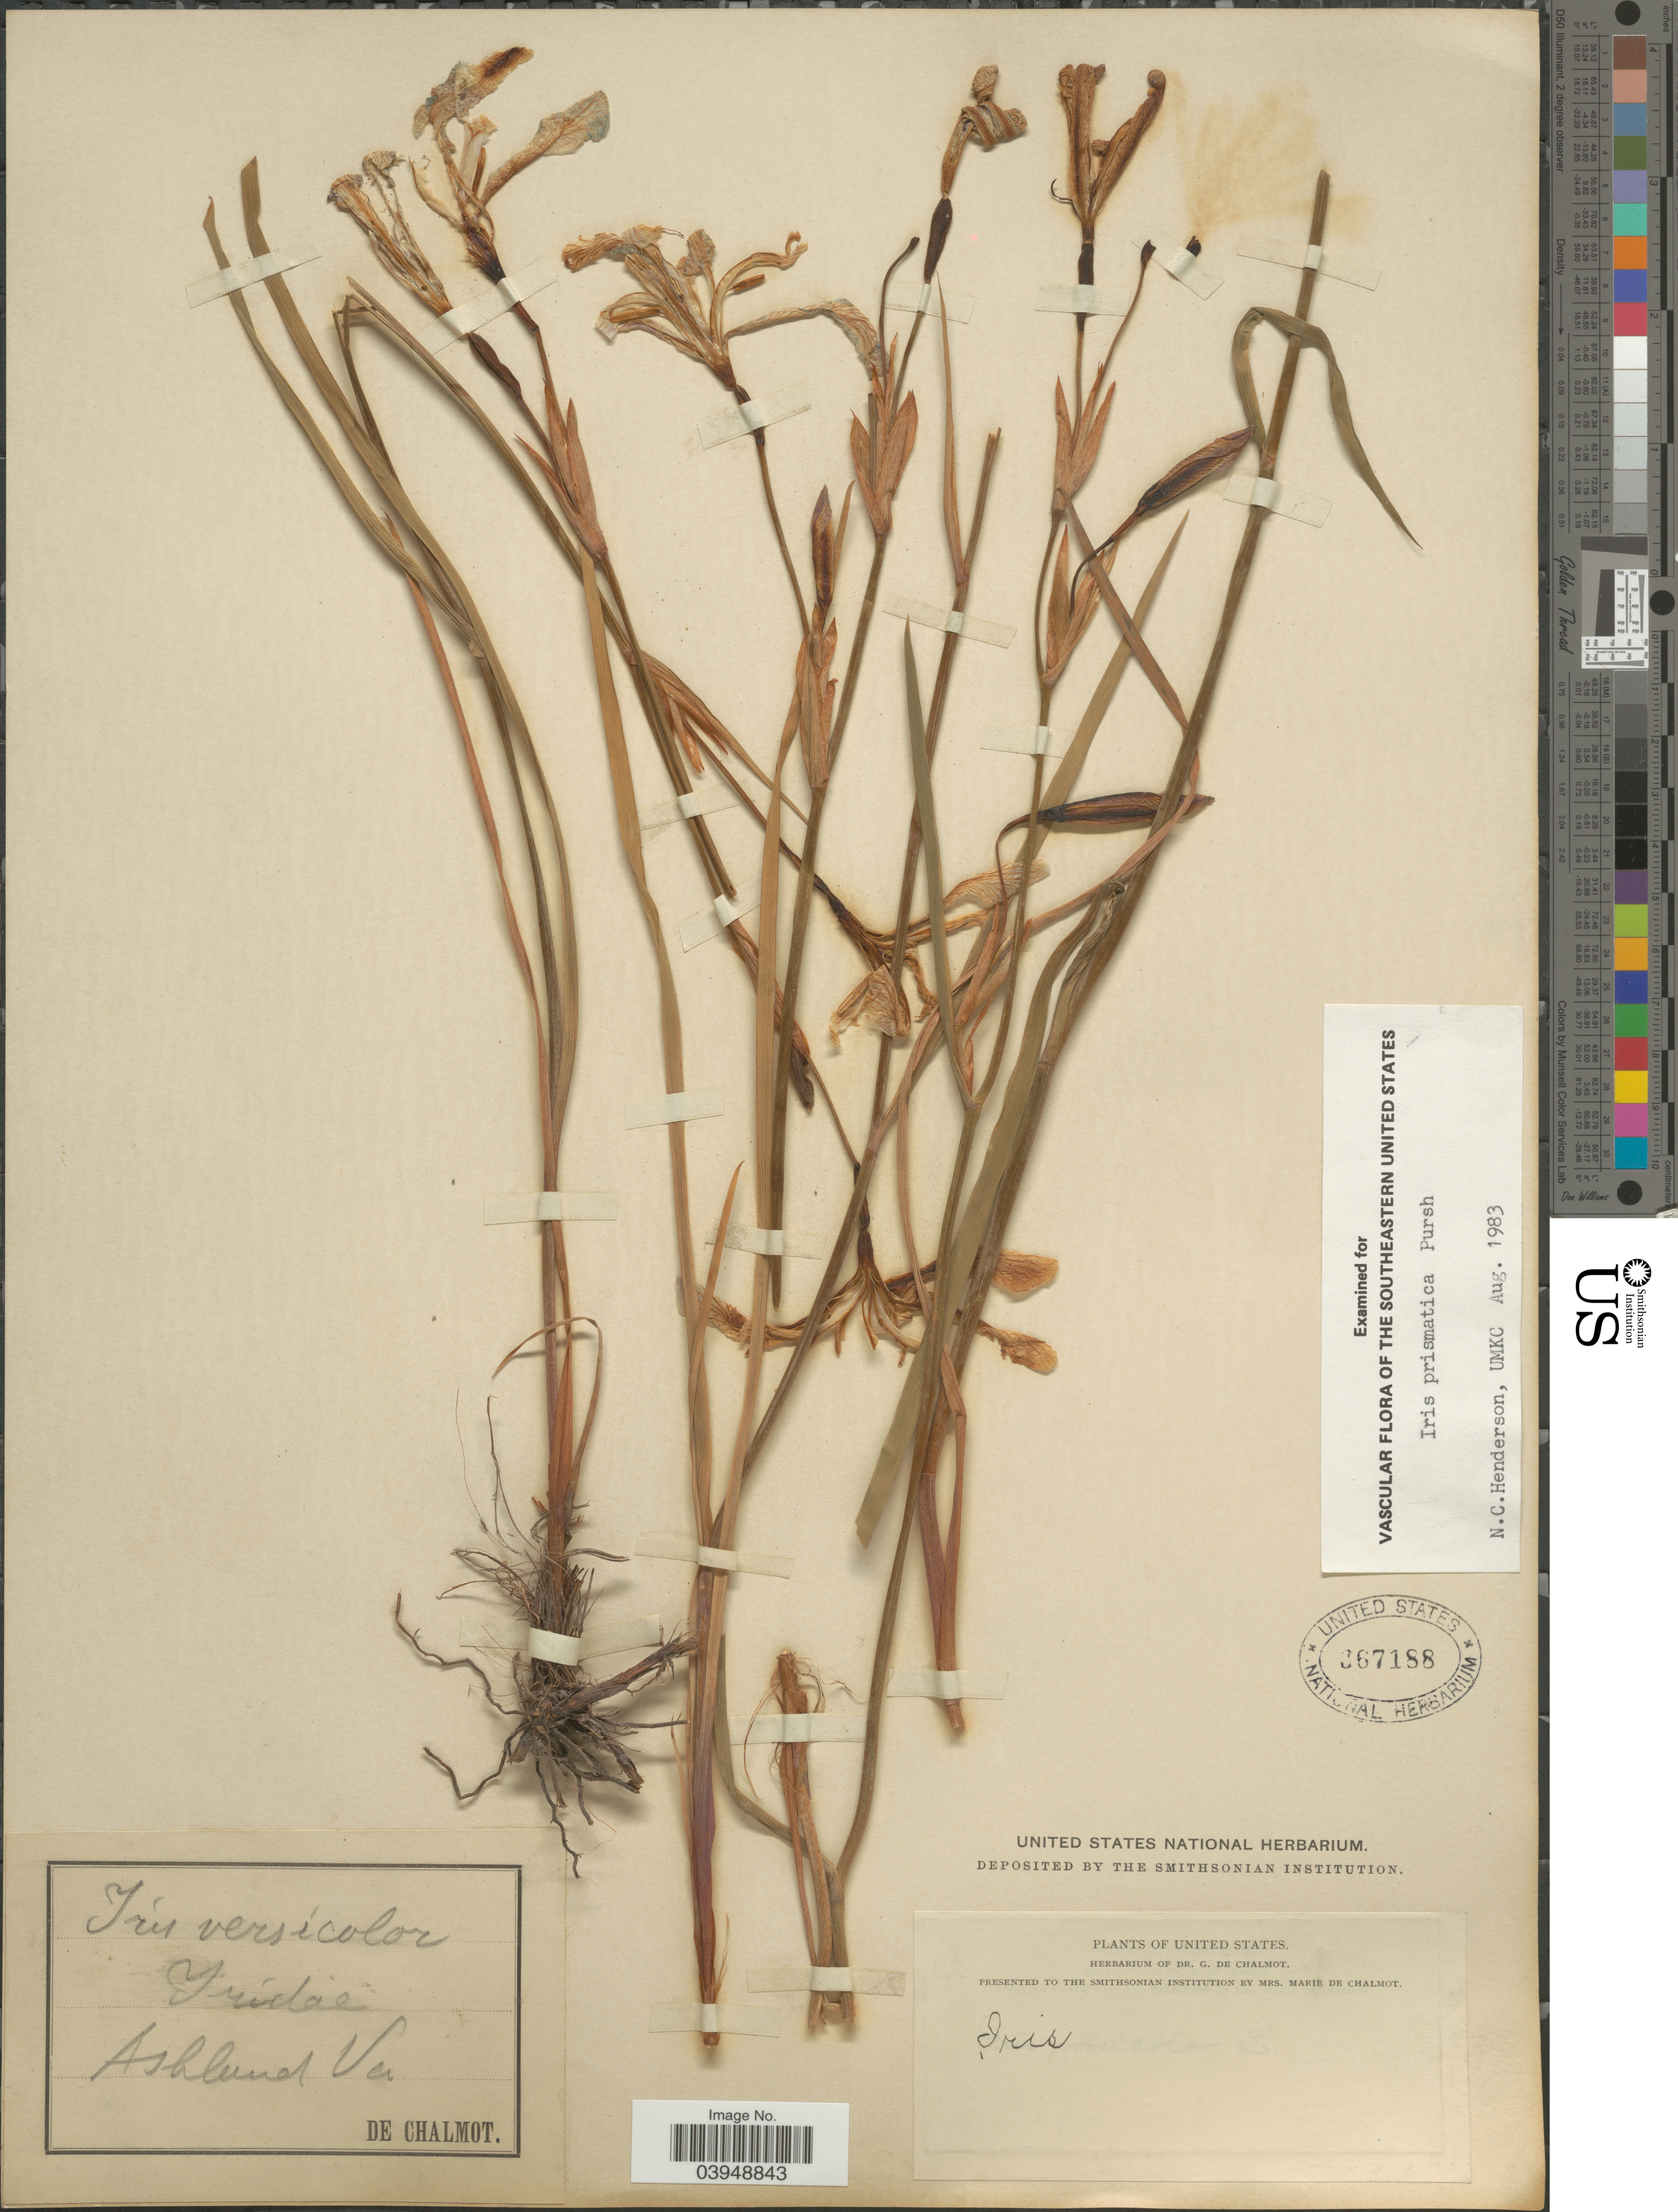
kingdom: Plantae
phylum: Tracheophyta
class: Liliopsida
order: Asparagales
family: Iridaceae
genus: Iris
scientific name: Iris prismatica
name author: Pursh ex Ker Gawl.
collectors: G. de Chalmot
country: United States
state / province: Virginia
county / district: Hanover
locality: Ashland.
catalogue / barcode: US 367188